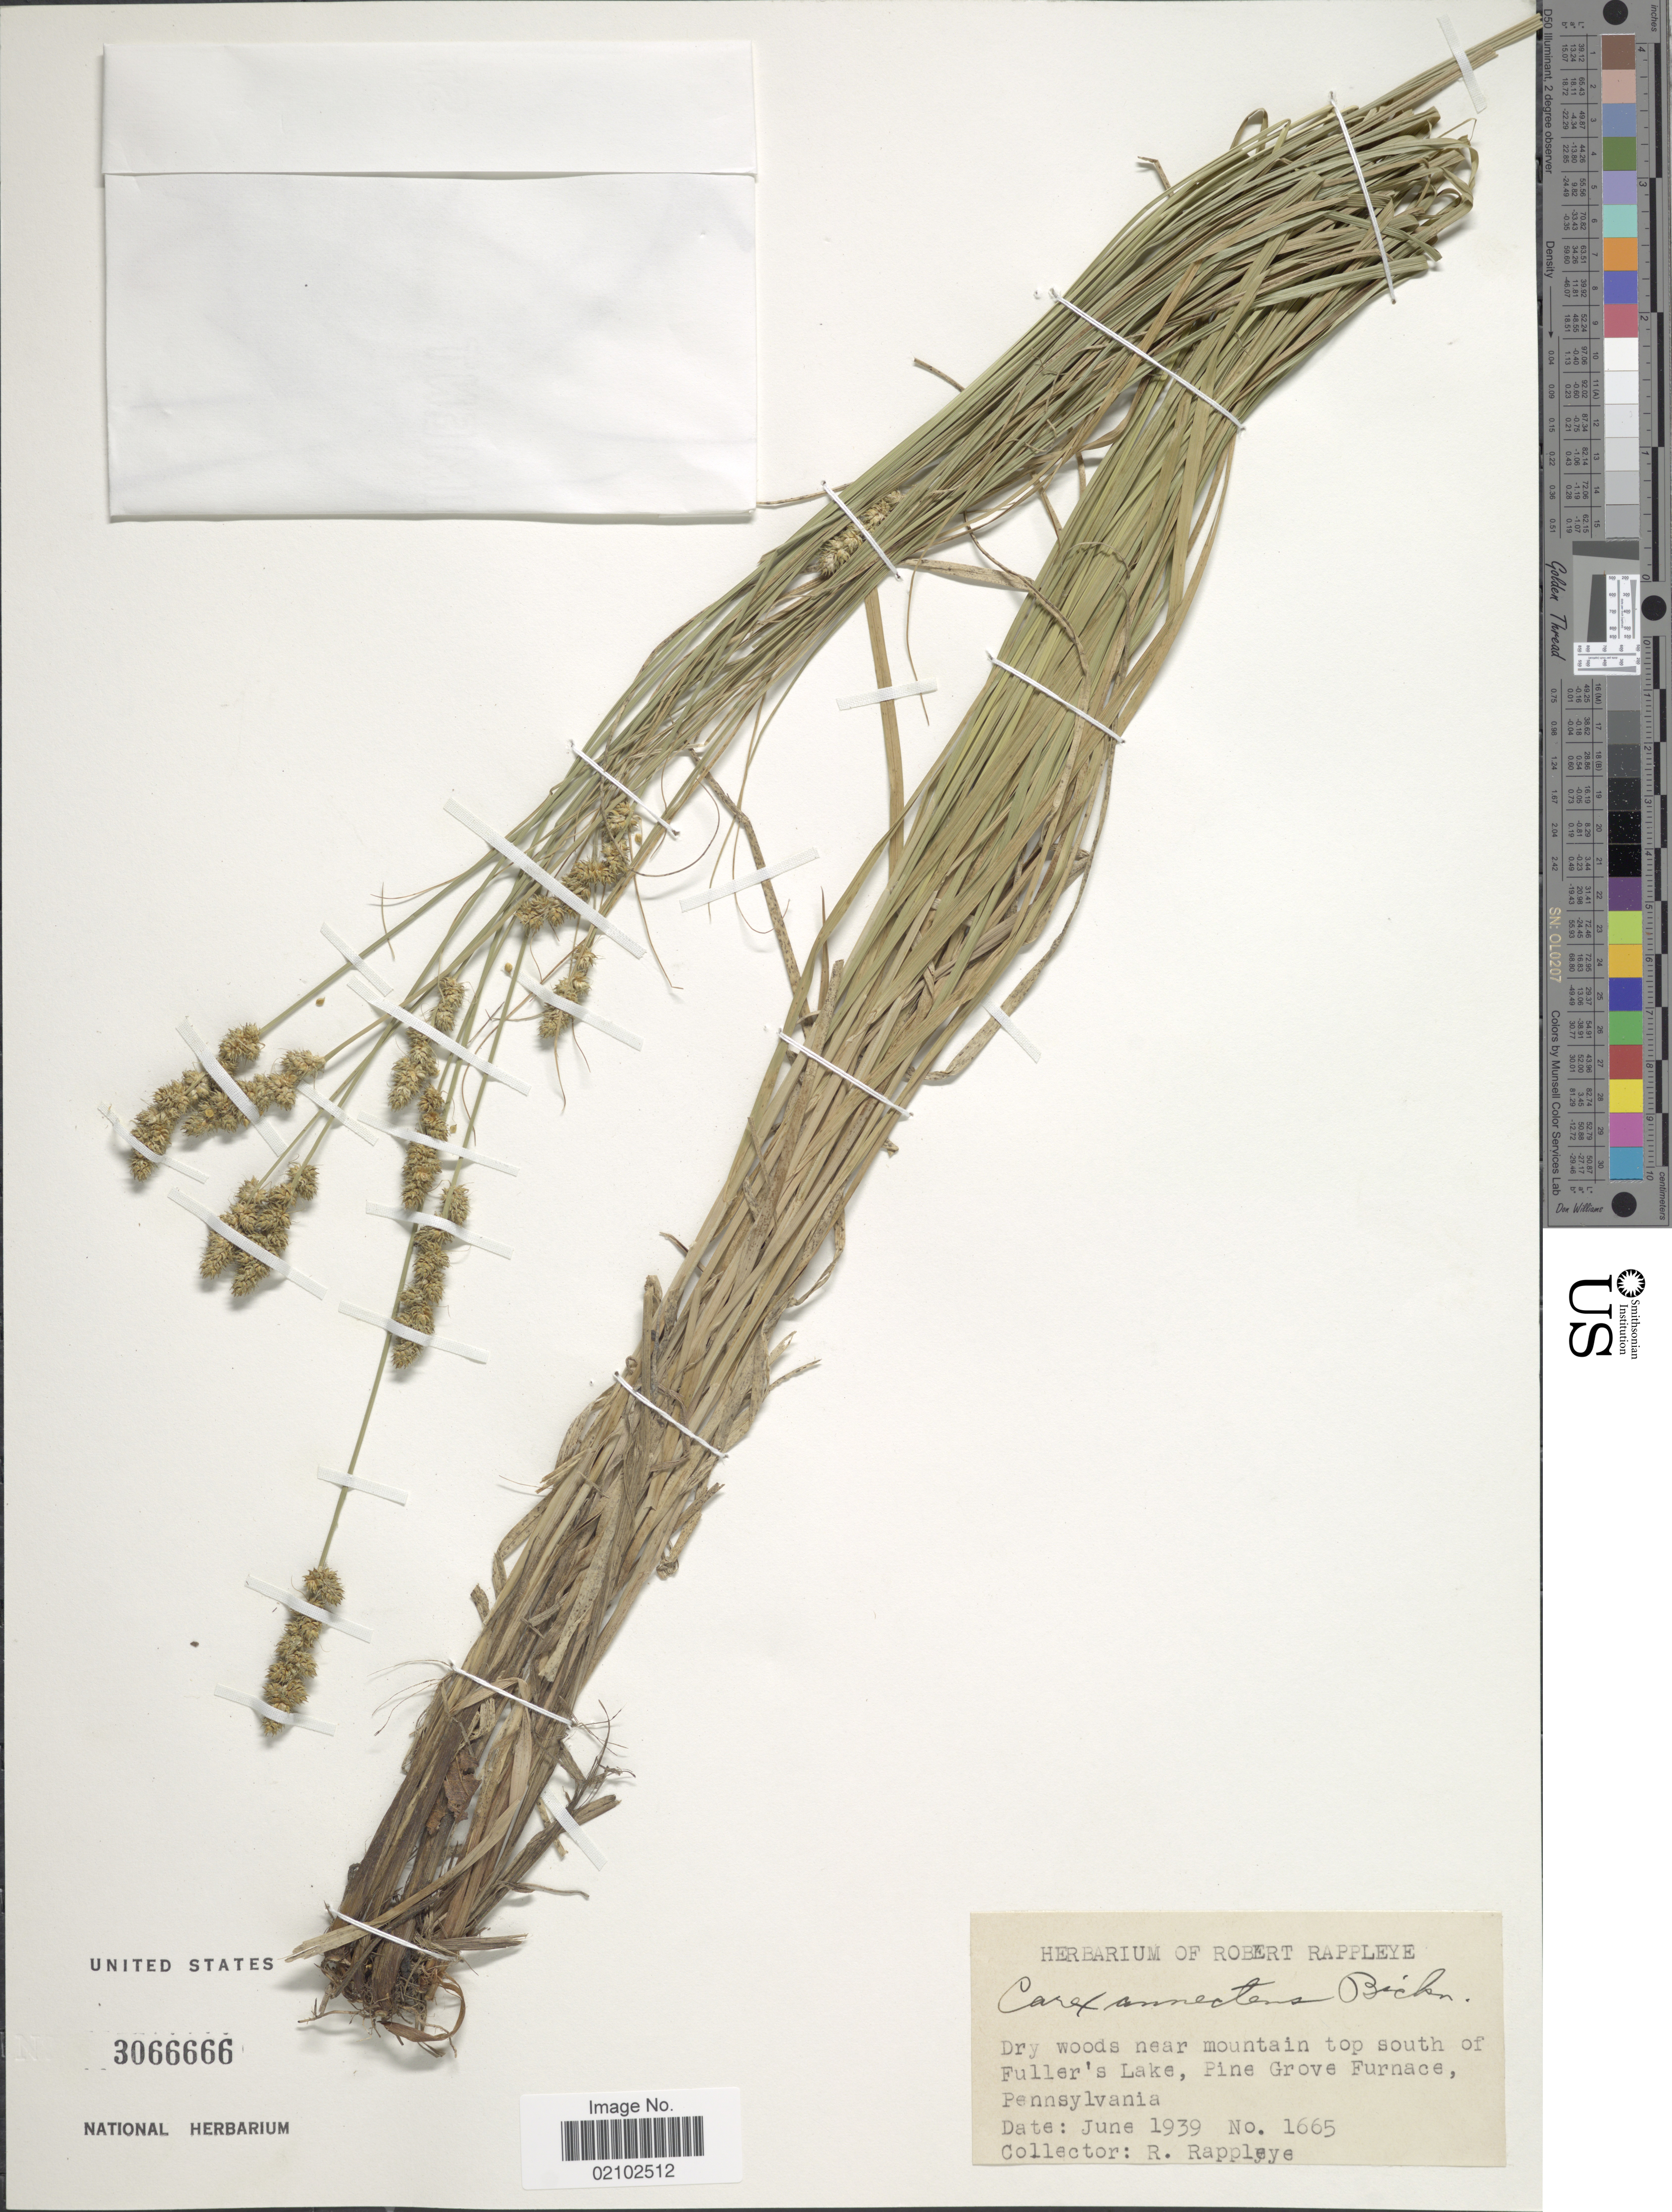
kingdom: Plantae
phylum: Tracheophyta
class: Liliopsida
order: Poales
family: Cyperaceae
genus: Carex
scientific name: Carex annectens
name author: (E.P. Bicknell) E.P. Bicknell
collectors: R. Rappleye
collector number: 1665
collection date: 1939-06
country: United States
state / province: Pennsylvania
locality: Dry woods near mountain top south of Fuller's Lake, Pine Grove Furnace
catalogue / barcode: US 3066666